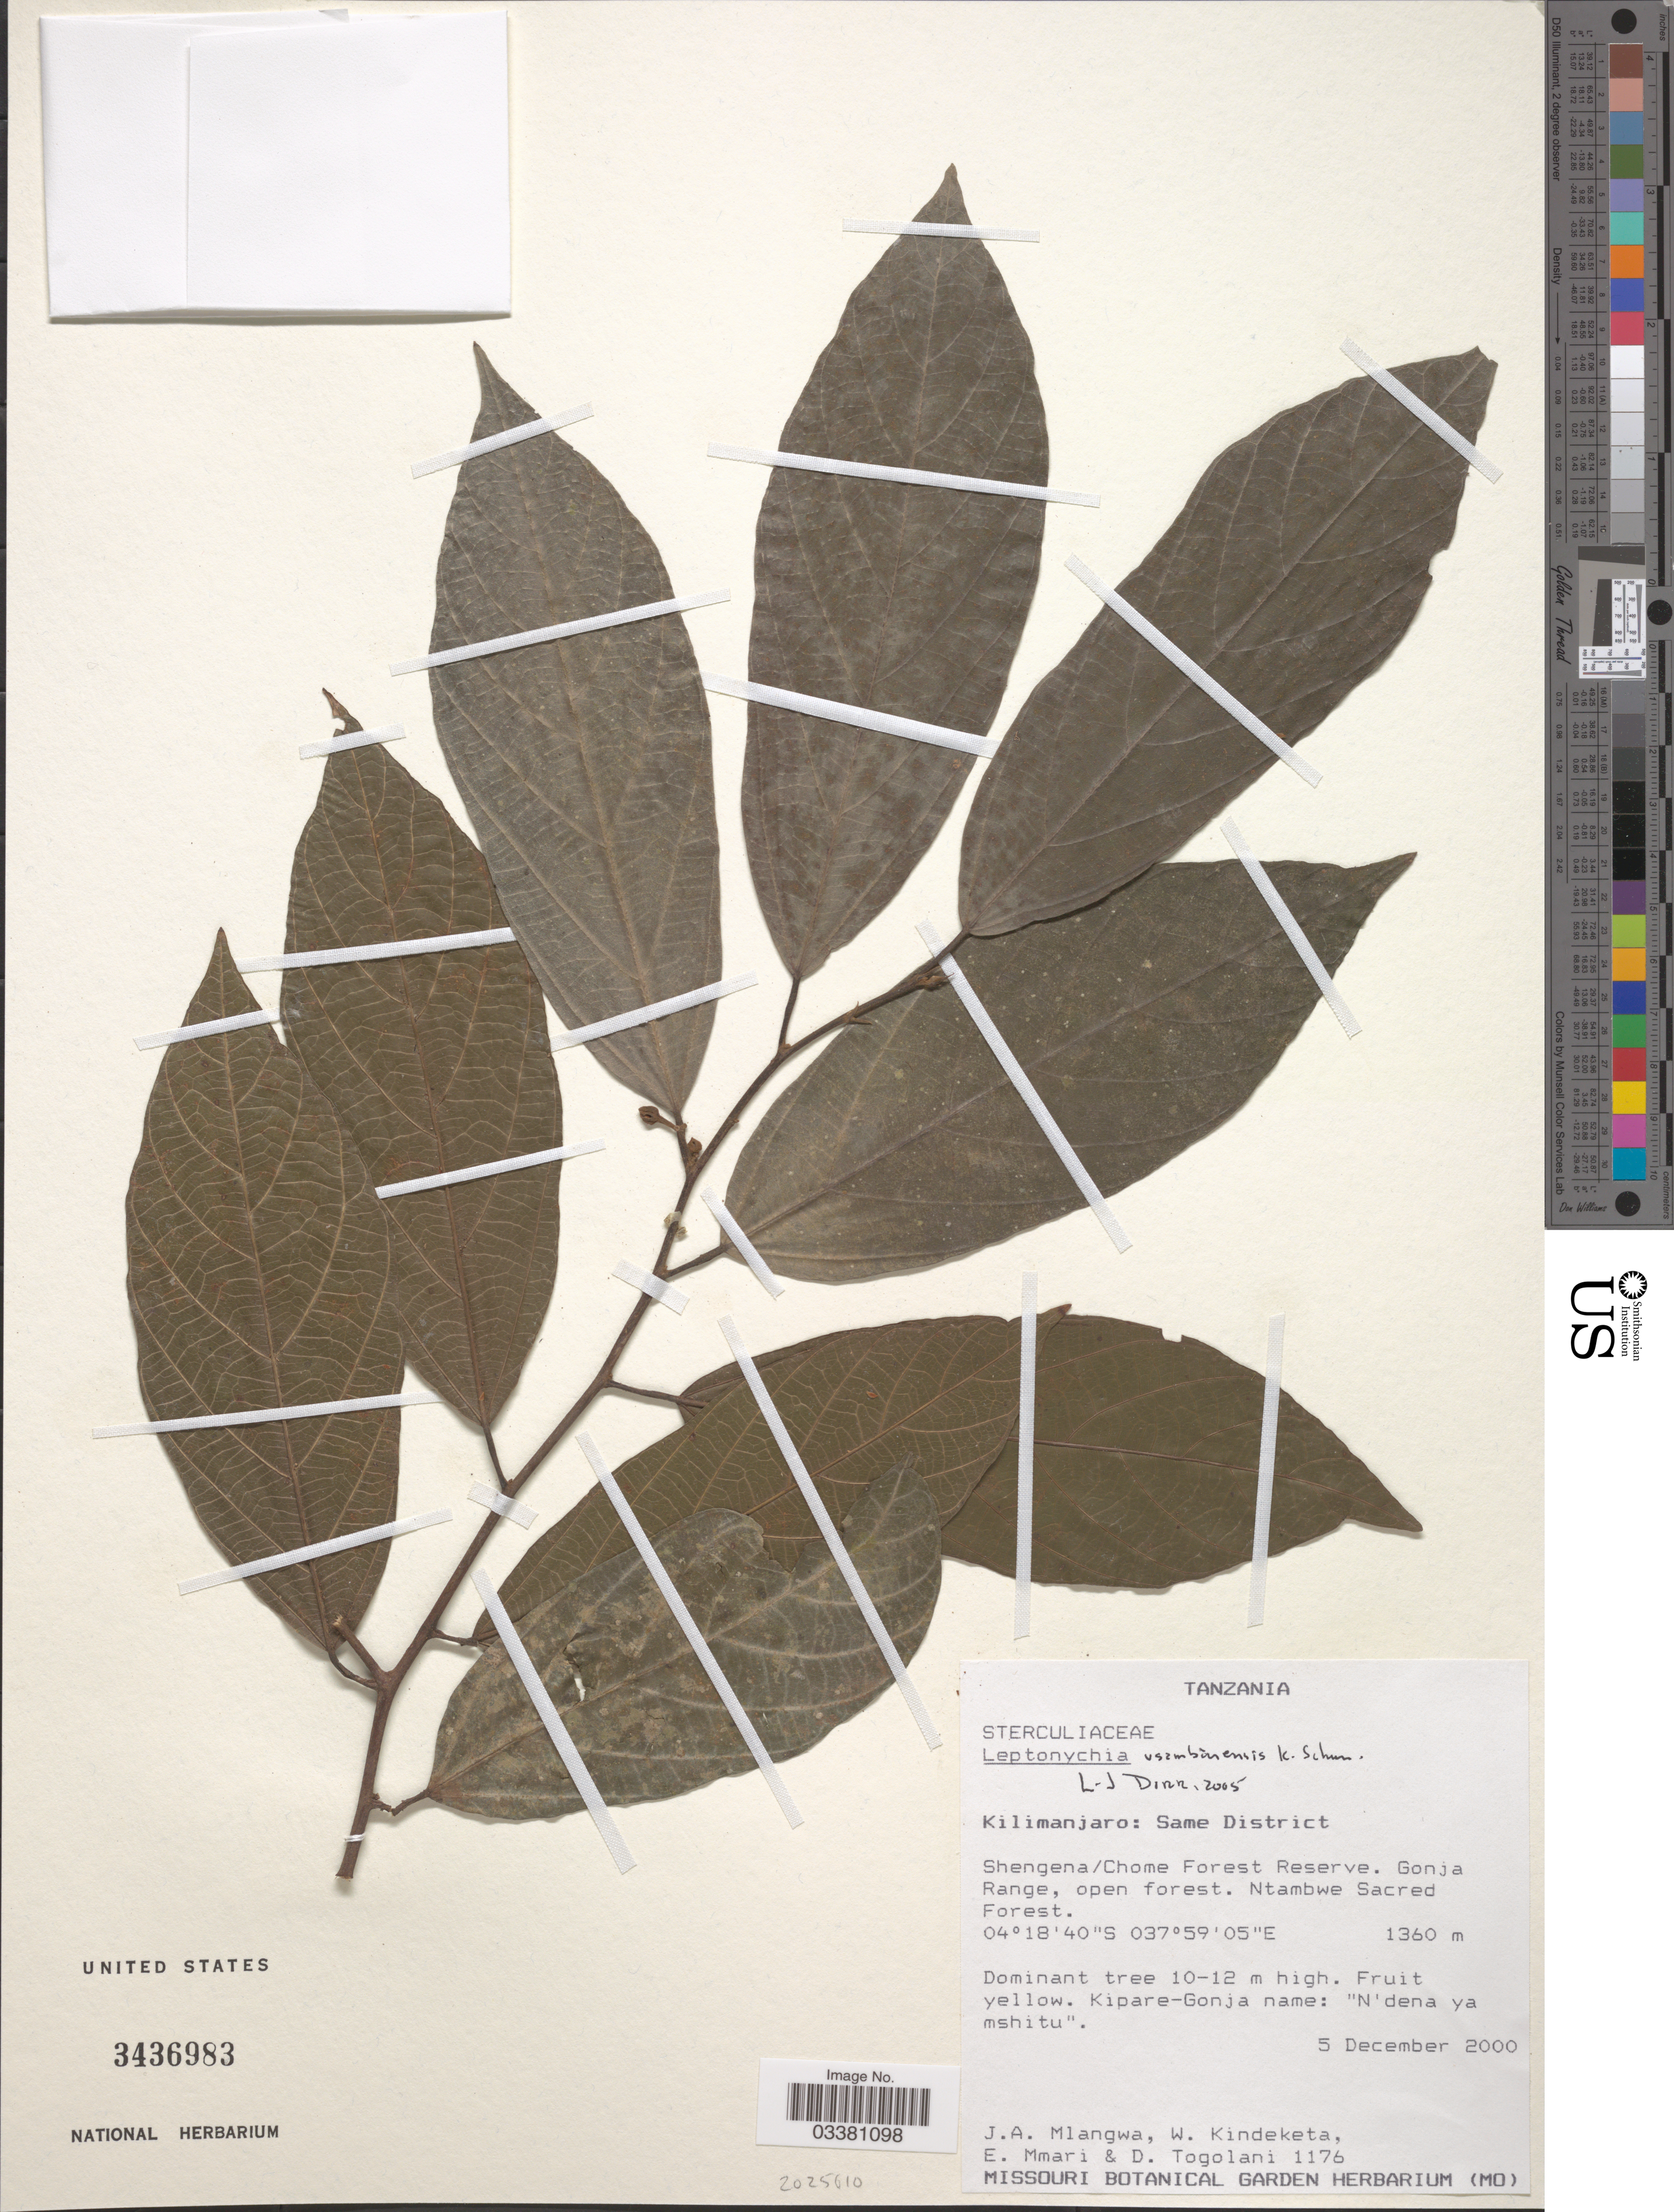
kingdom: Plantae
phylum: Tracheophyta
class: Magnoliopsida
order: Malvales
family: Malvaceae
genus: Leptonychia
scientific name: Leptonychia usambarensis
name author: K. Schum.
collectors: J. Mlangwa, W. Kindeketa, E. Mmari & D. Togolani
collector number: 1176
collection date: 2000-12-05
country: Tanzania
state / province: Kilimanjaro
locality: Same District. Shengena/Chome Forest Reserve. Gonja Range, open forest, Ntambwe Sacred Forest.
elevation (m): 1360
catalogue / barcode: US 3436983